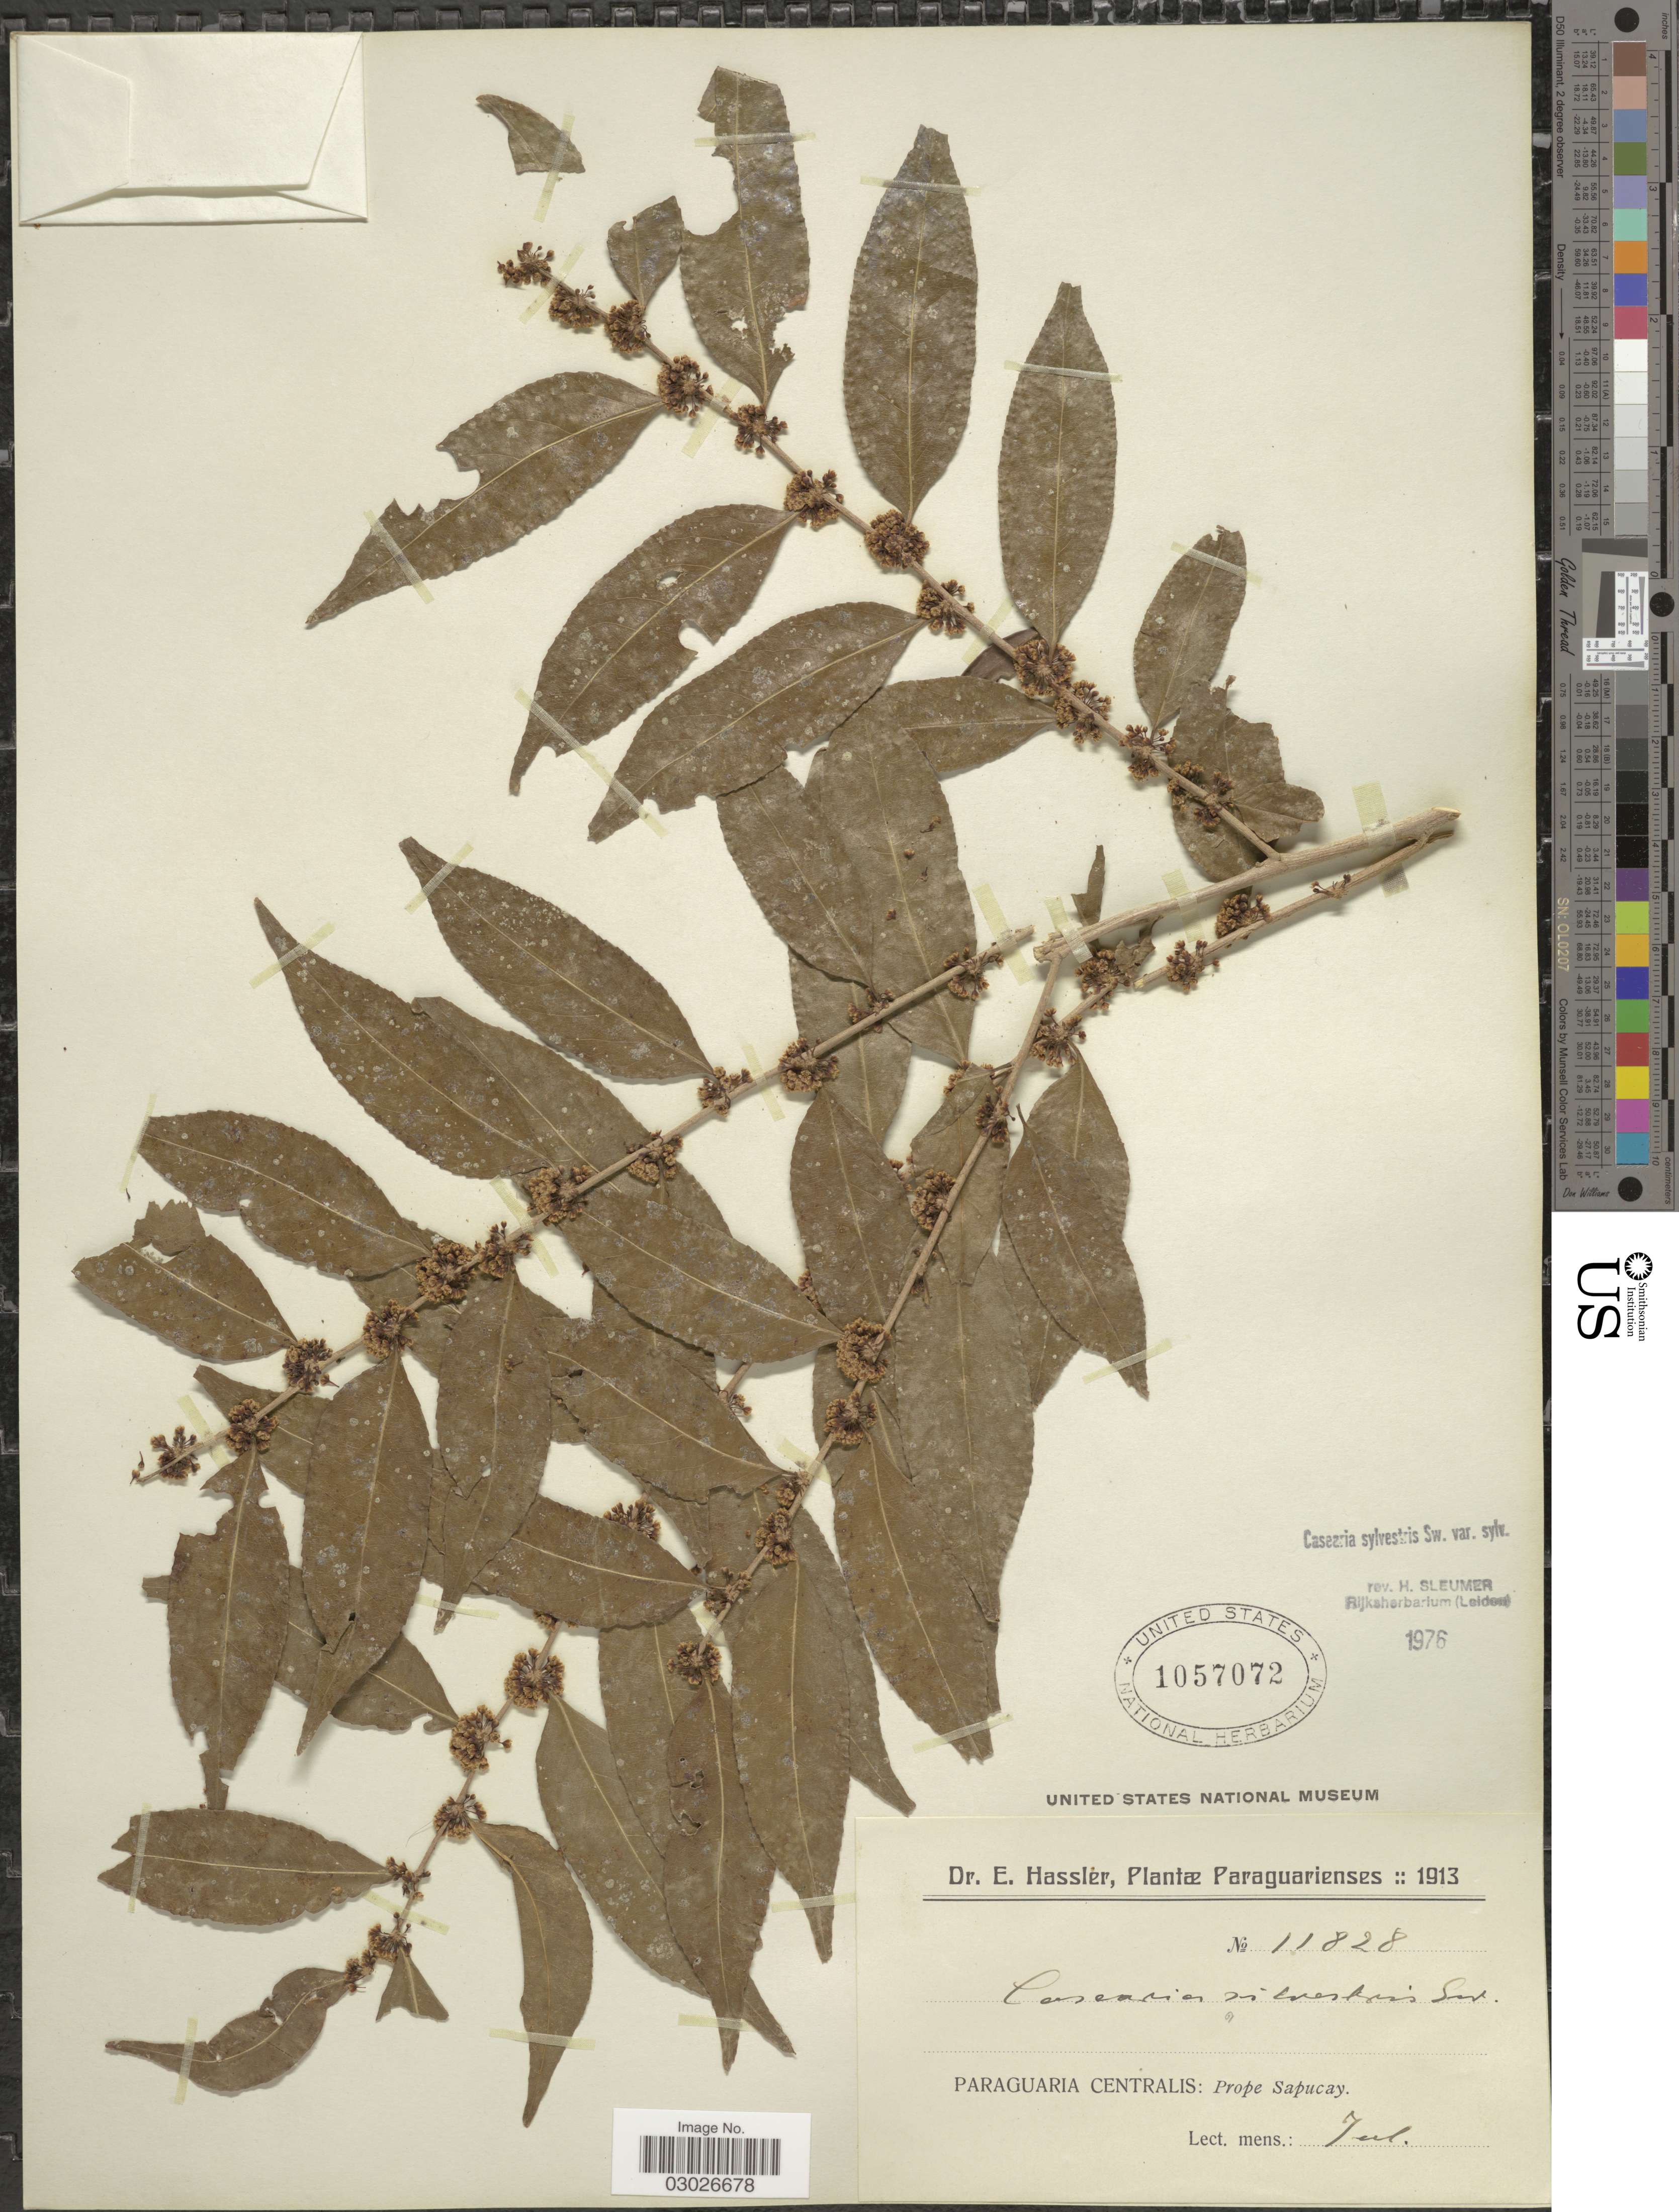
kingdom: Plantae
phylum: Tracheophyta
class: Magnoliopsida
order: Malpighiales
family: Salicaceae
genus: Casearia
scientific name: Casearia sylvestris var. sylvestris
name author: Sw.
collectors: E. Hassler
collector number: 11828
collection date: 1913-07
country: Paraguay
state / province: Central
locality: Paraguaria Centralis: Prope Sapucay.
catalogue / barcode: US 1057072